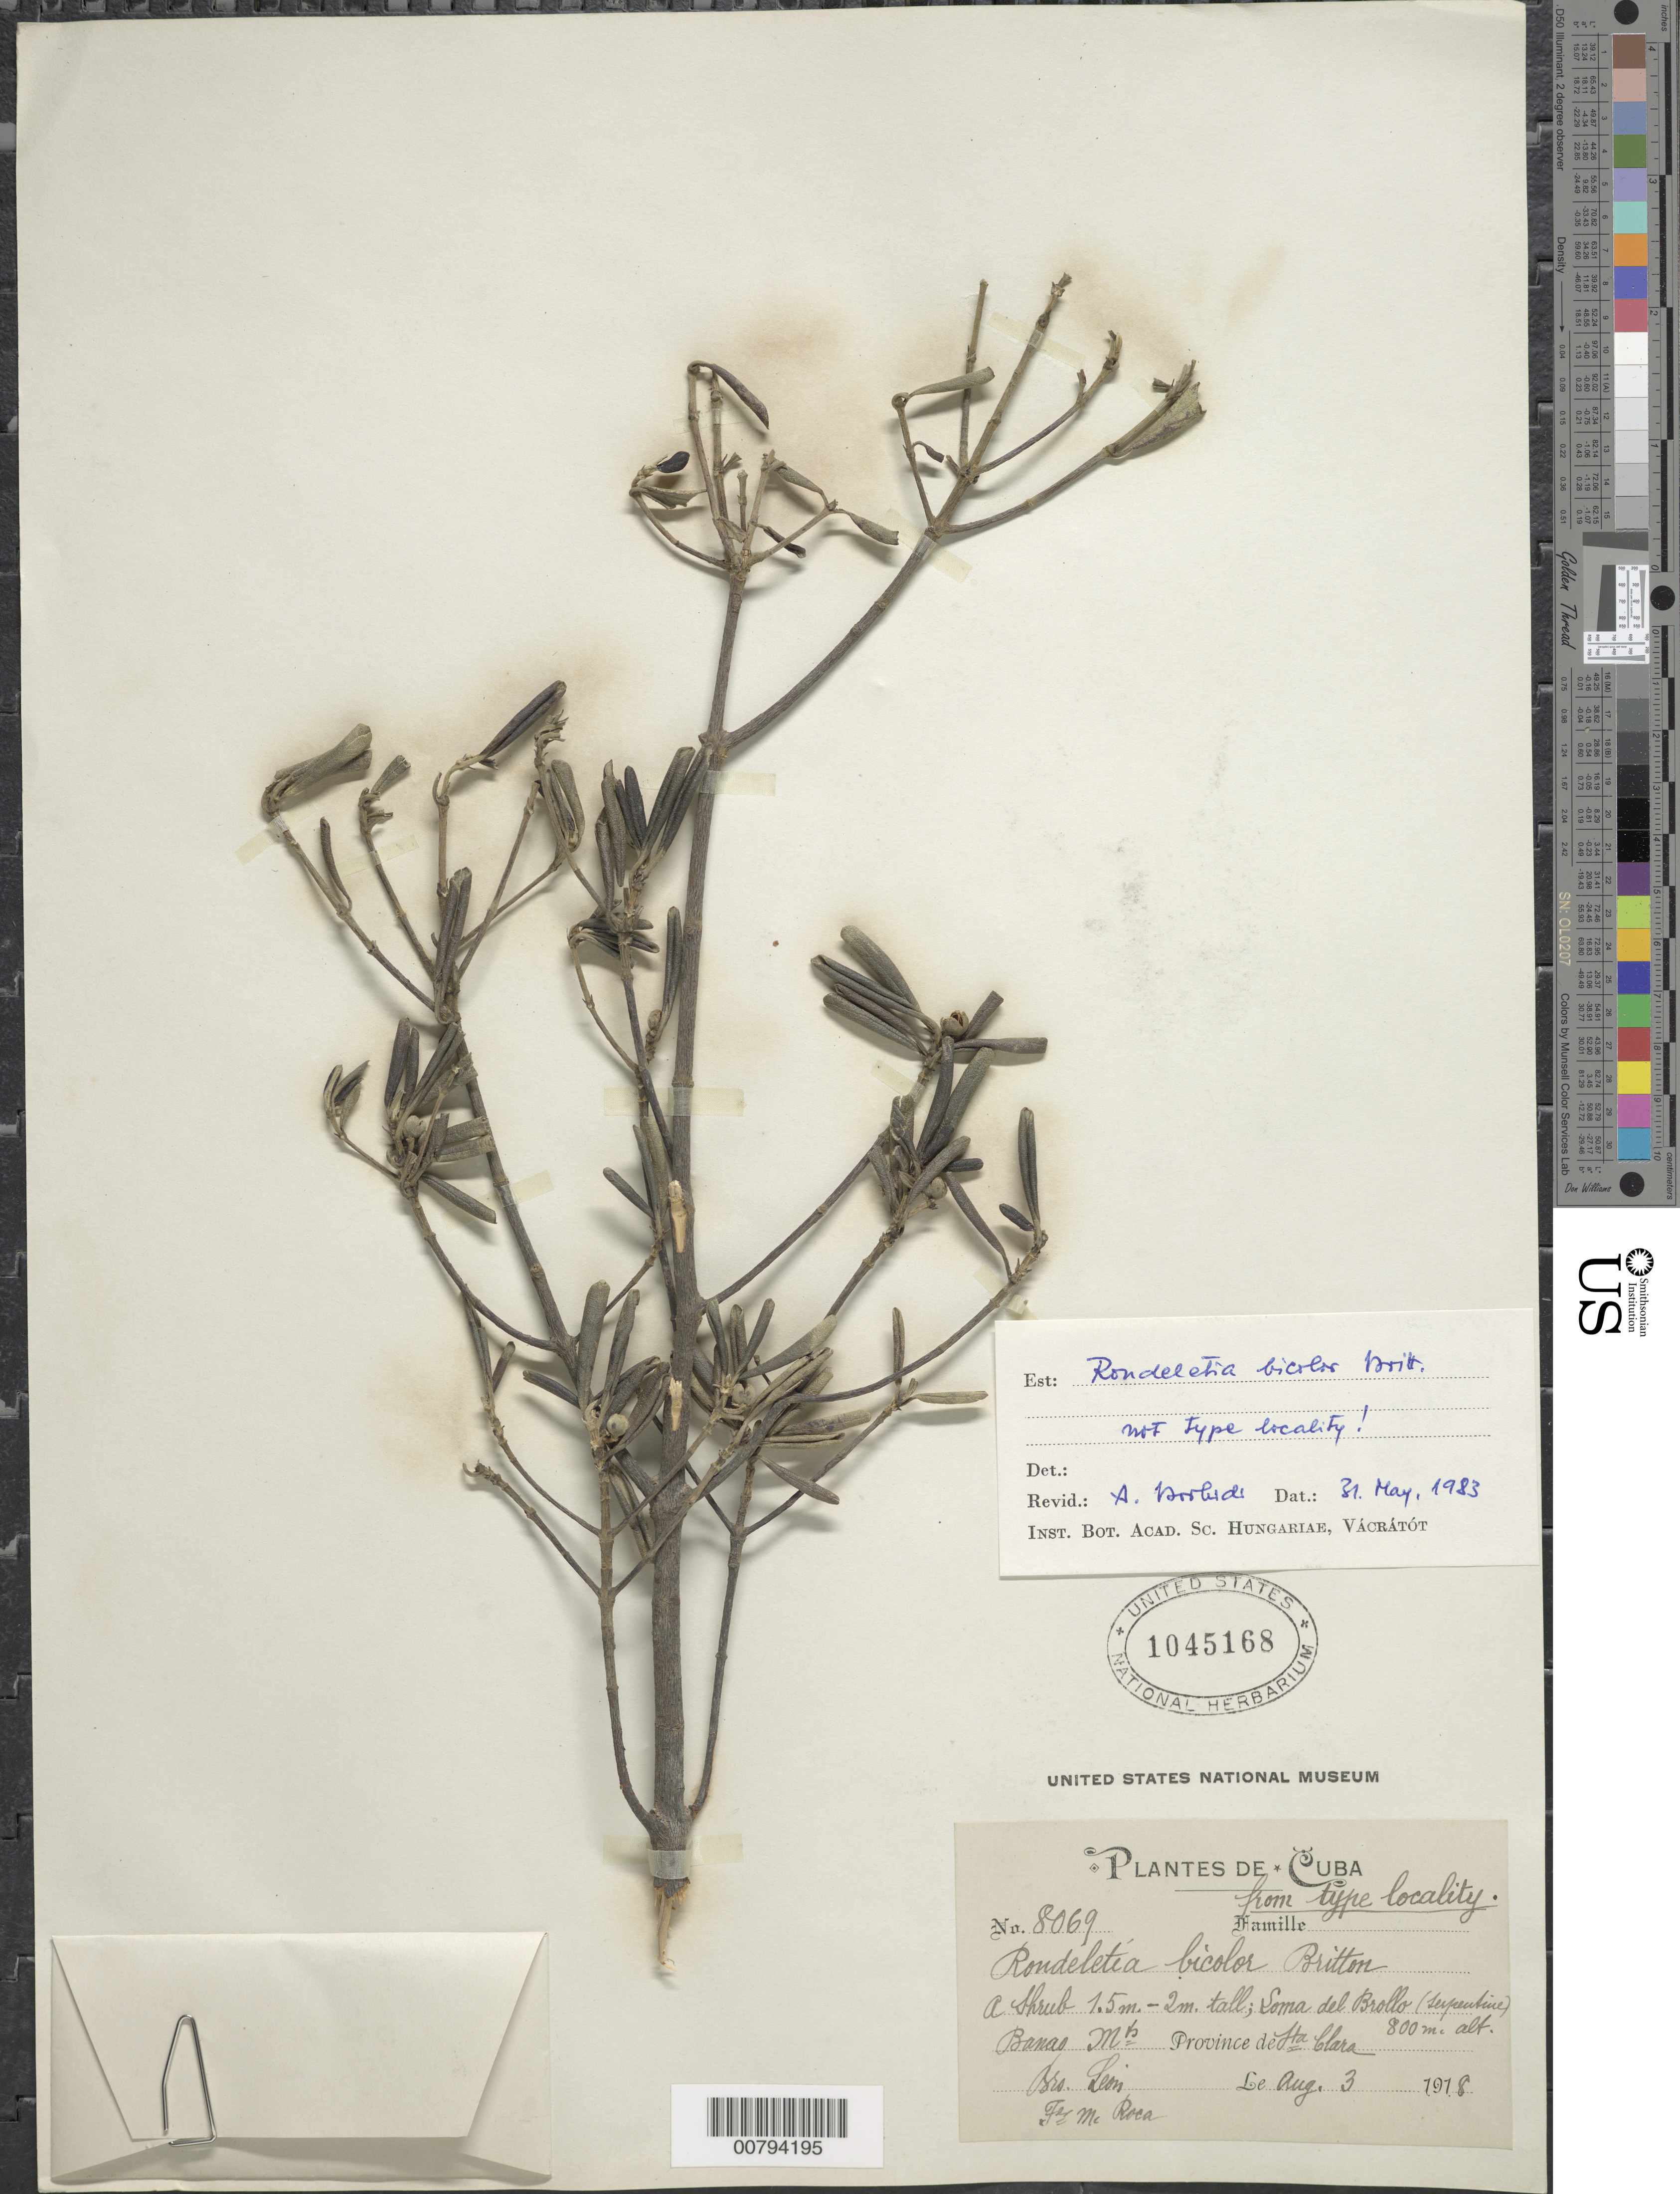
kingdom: Plantae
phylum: Tracheophyta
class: Magnoliopsida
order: Gentianales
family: Rubiaceae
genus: Rondeletia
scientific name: Rondeletia bicolor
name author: Britton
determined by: Borhidi, Attila L.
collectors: Bro. León & F. McRoca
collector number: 8069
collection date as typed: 03 Aug 1918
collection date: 1918-08-03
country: Cuba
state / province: Las Villas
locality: Soma del Brollo. Babas Mts.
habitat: Serpentine)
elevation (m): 800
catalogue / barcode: US 1045168